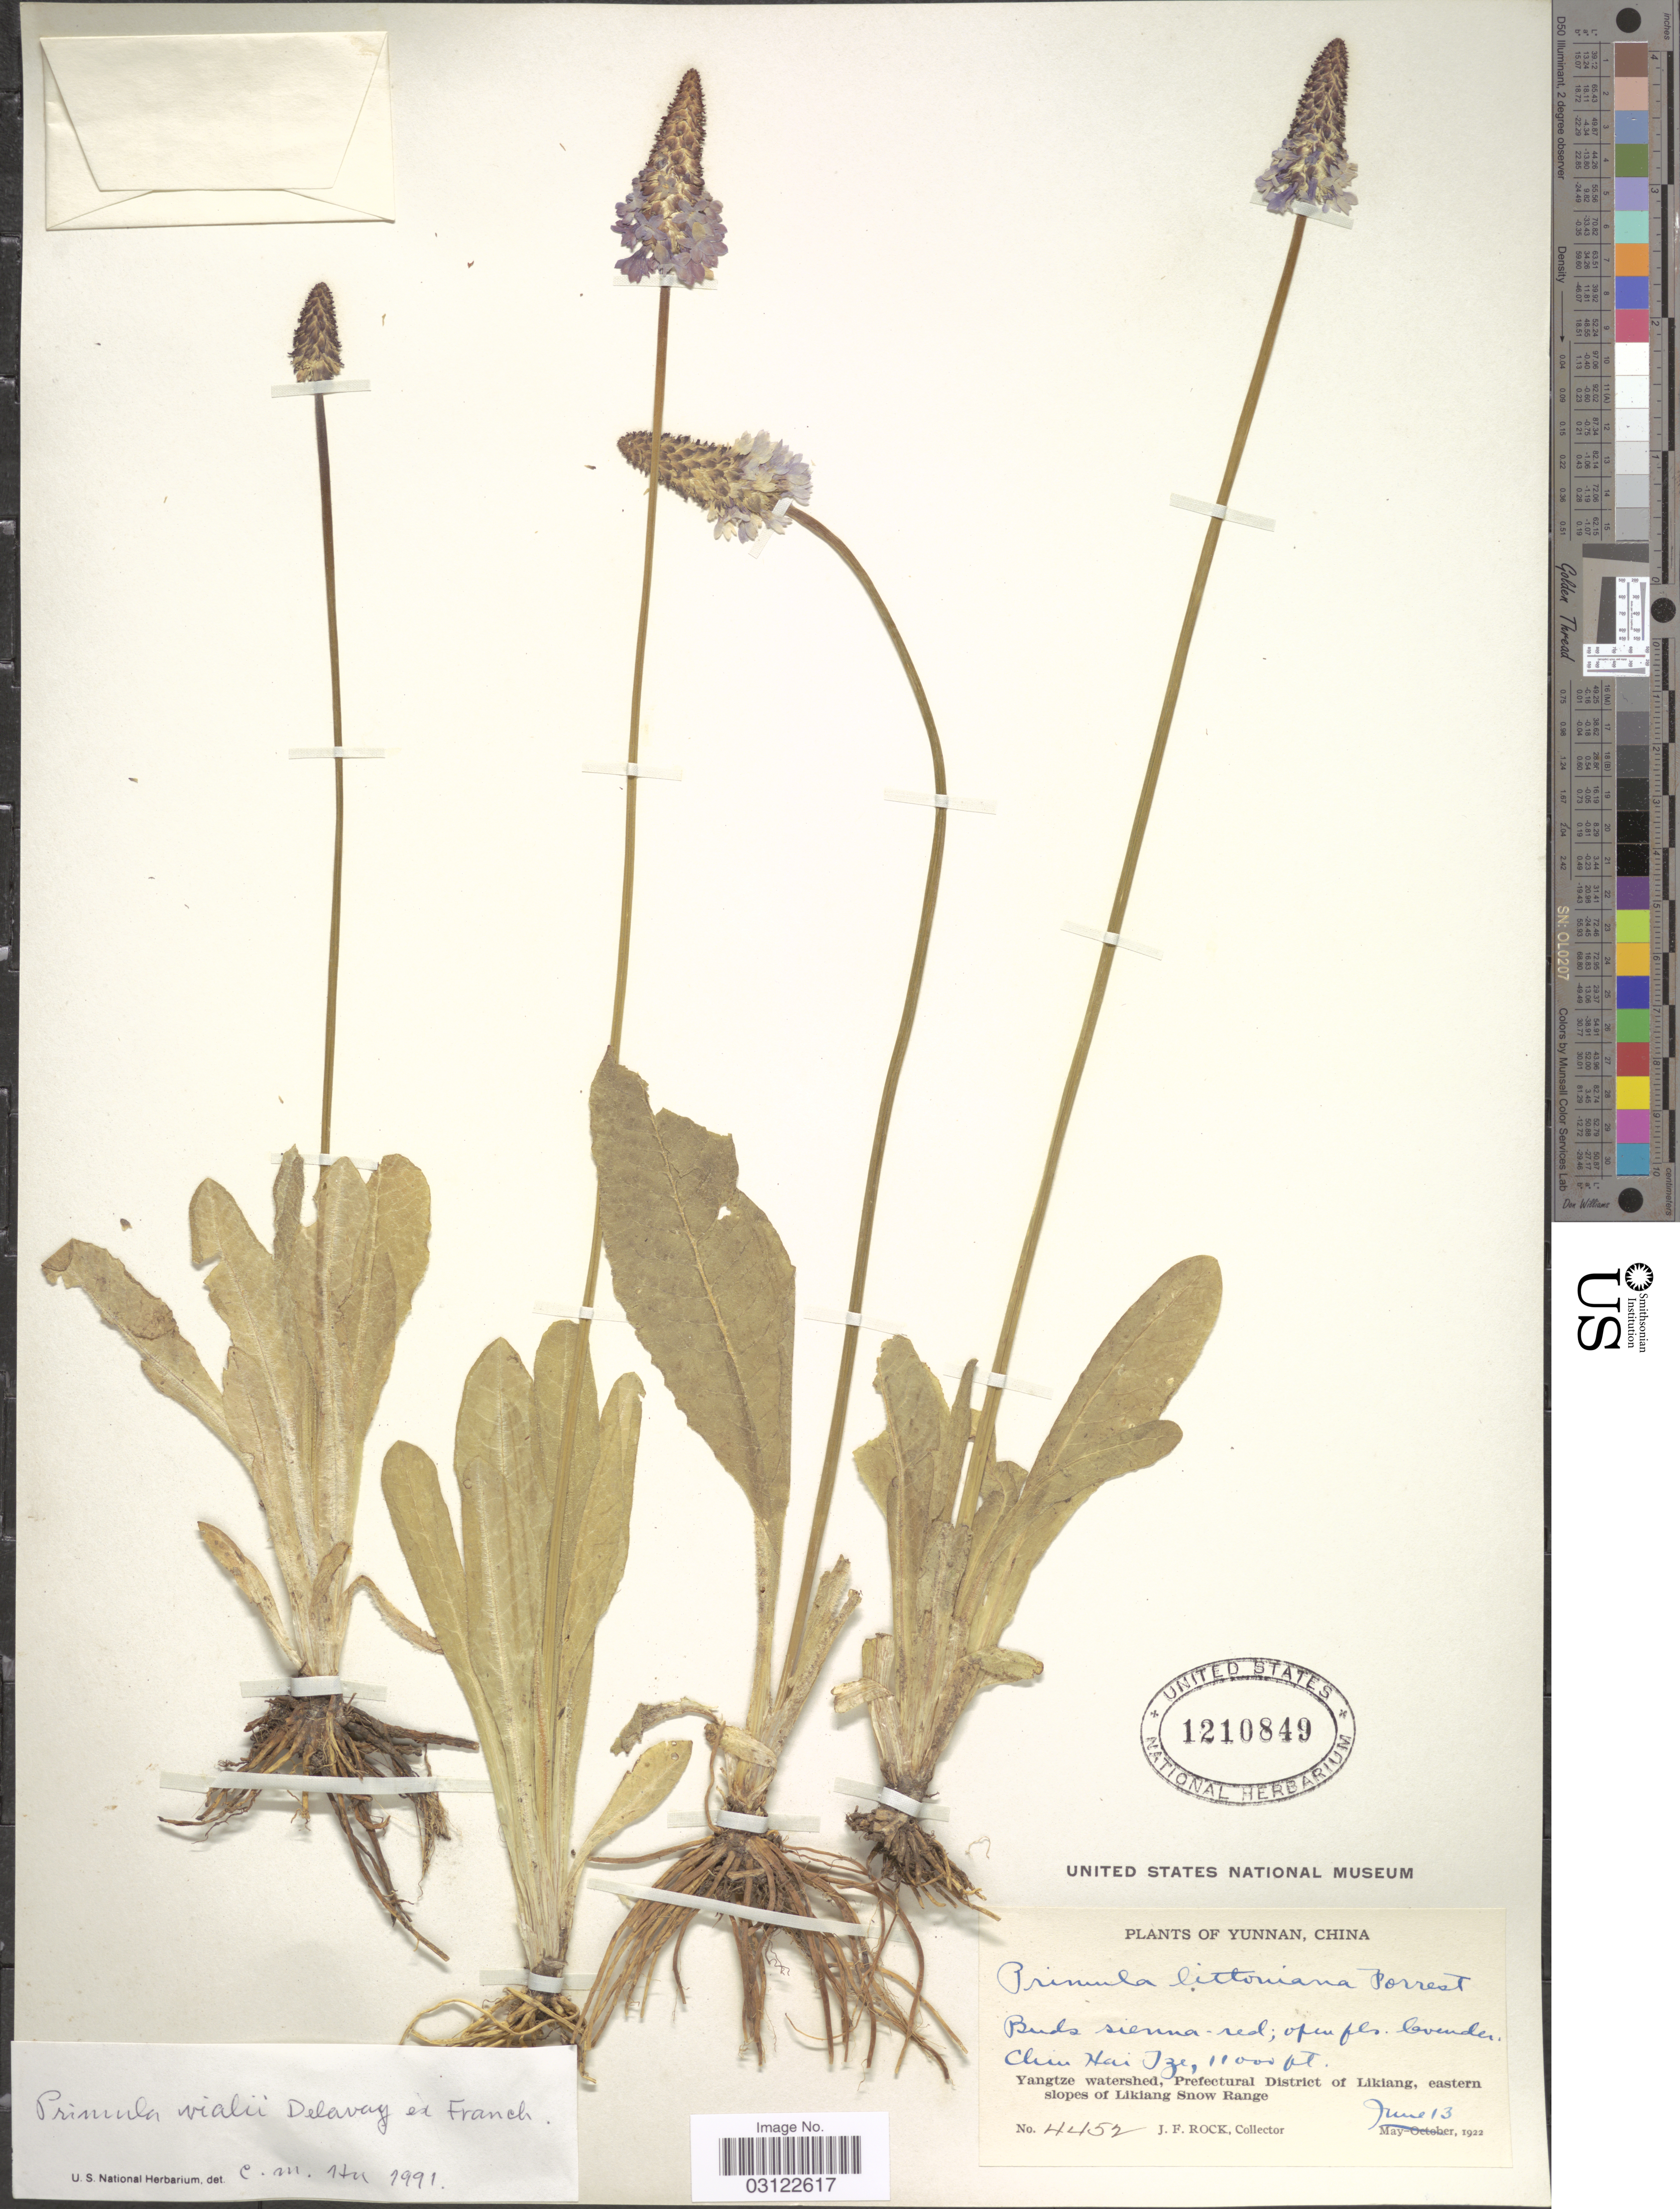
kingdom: Plantae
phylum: Tracheophyta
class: Magnoliopsida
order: Ericales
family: Primulaceae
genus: Primula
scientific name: Primula vialii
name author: Delavay ex Franch.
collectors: J. Rock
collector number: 4452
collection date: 1922-06-13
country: China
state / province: Yunnan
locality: Chin Hai Ize. Yangtze watershed, Prefectural District of Likiang, eastern slopes of Likiang Snow Range.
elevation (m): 3353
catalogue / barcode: US 1210849